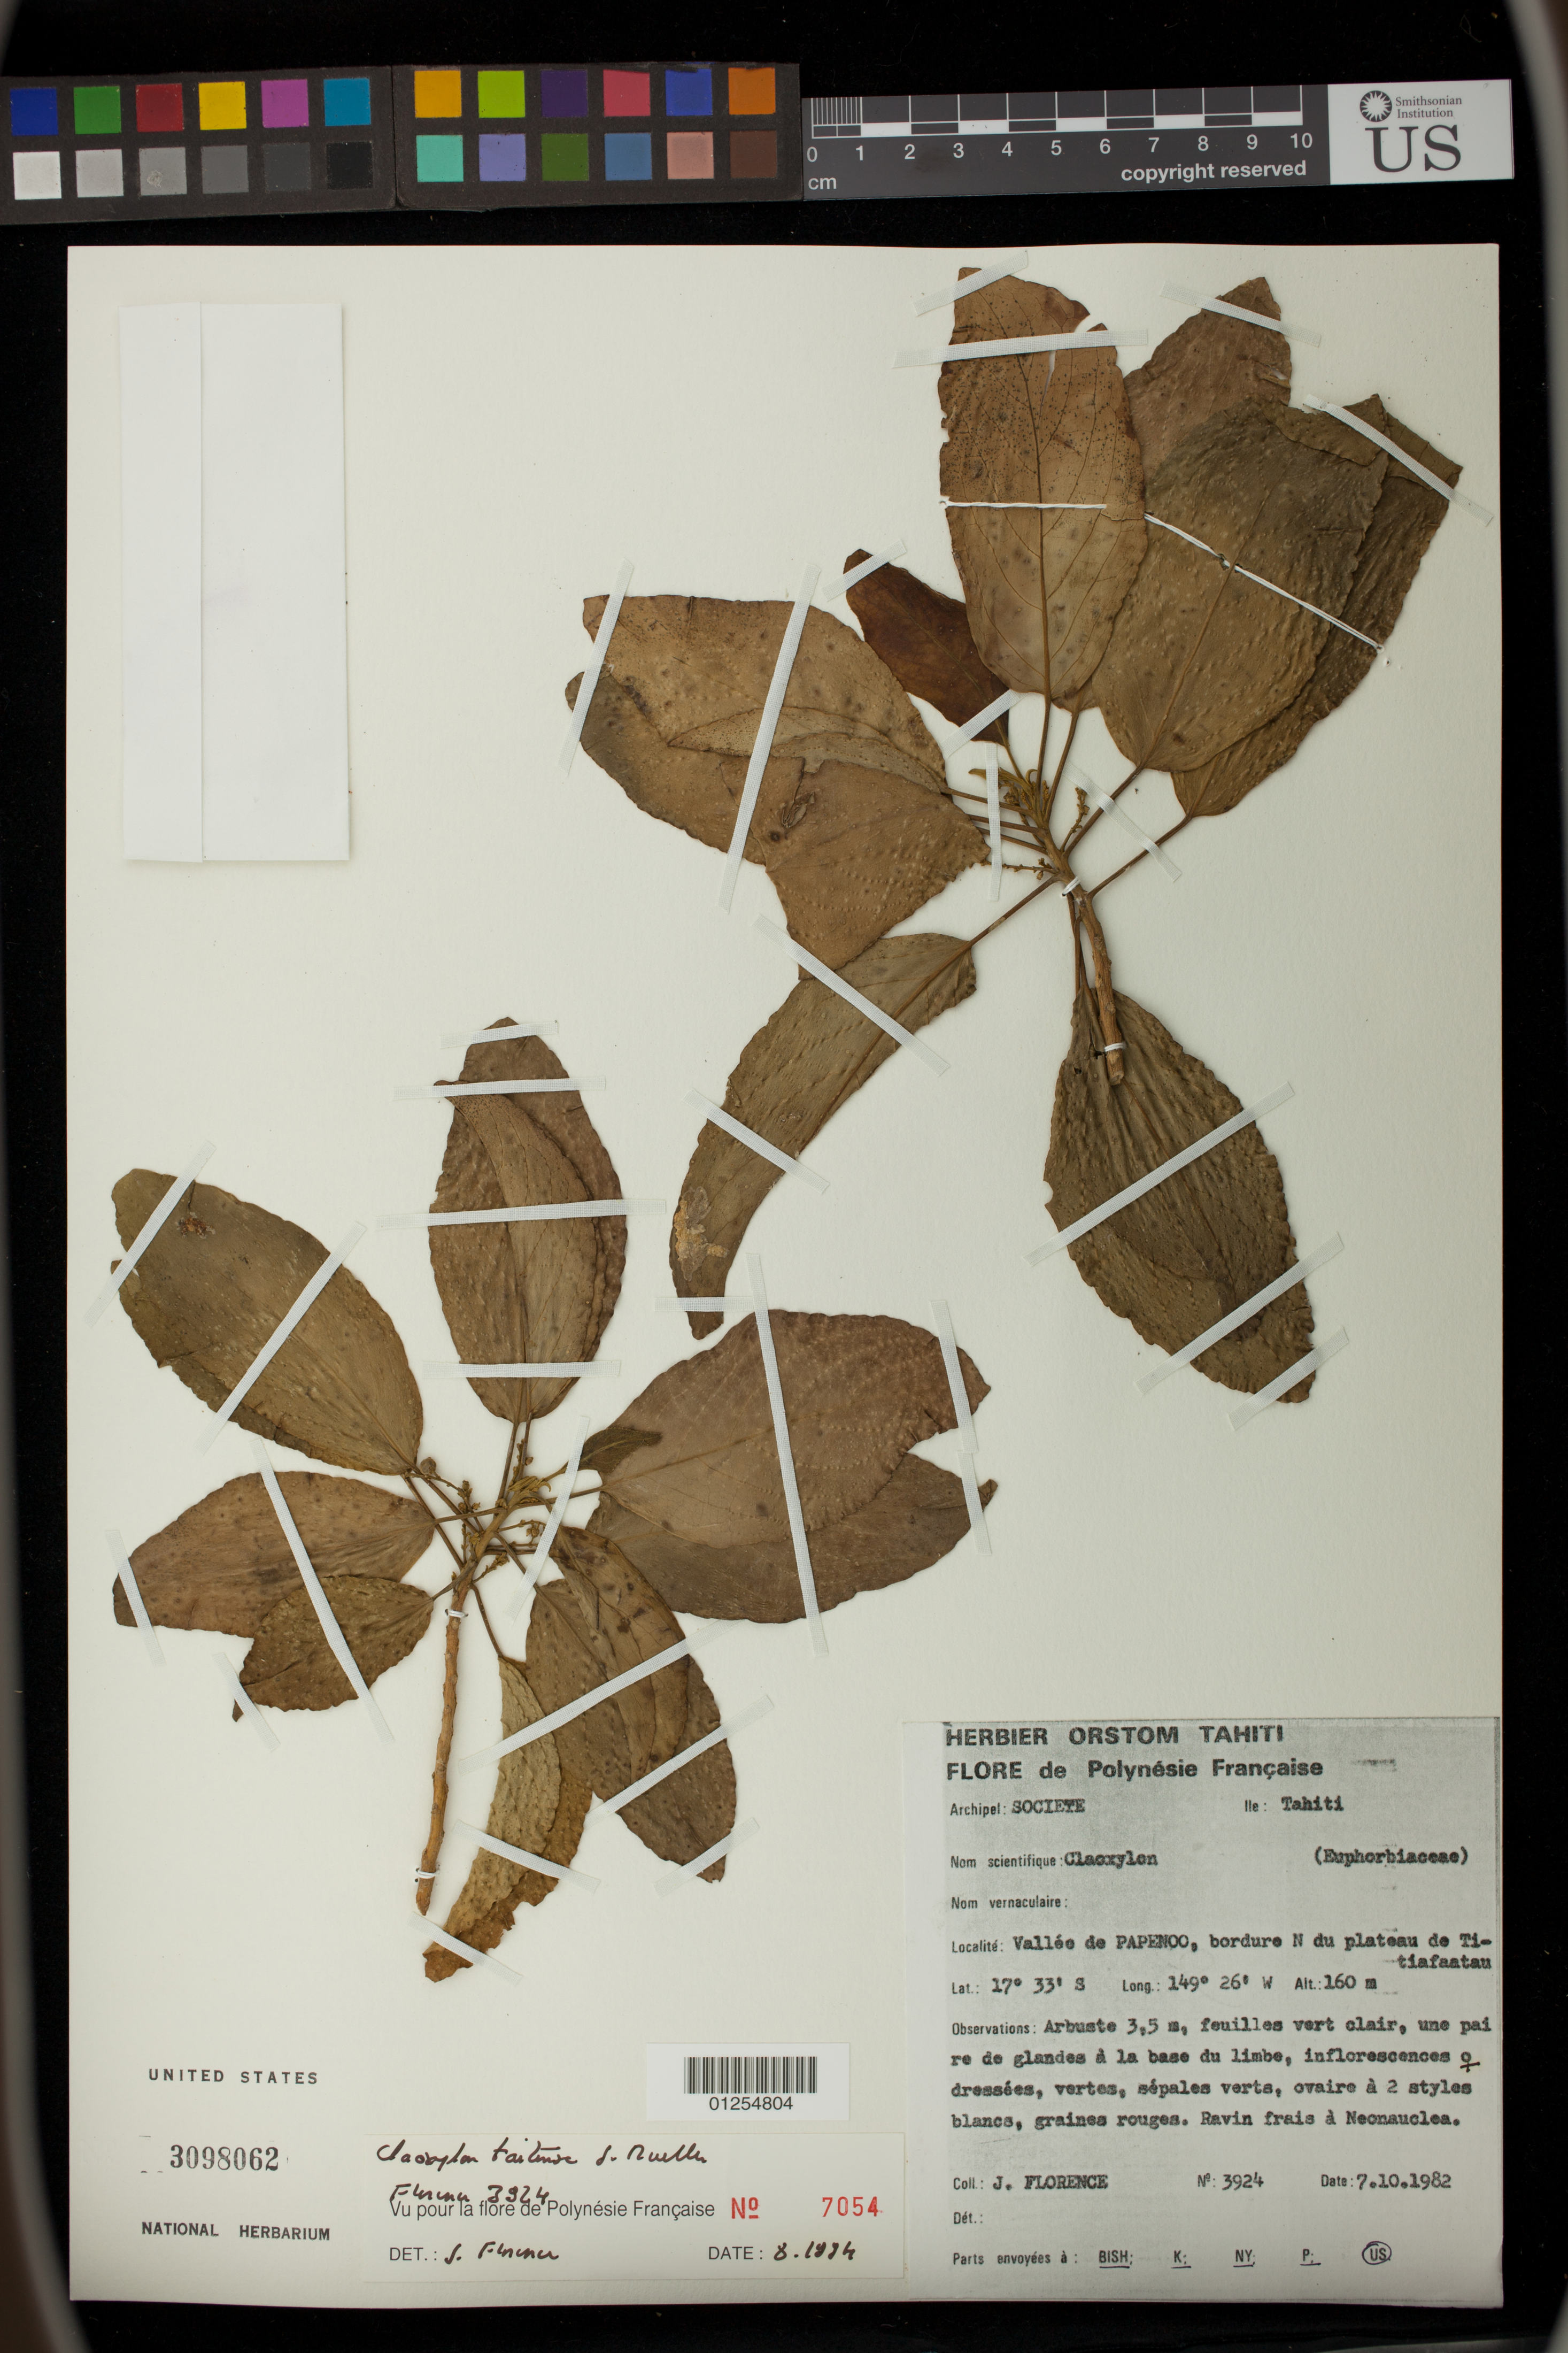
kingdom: Plantae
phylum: Tracheophyta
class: Magnoliopsida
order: Malpighiales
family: Euphorbiaceae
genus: Claoxylon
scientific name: Claoxylon taitense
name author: Müll. Arg.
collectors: J. Florence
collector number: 3924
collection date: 1982-10-07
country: French Polynesia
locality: Societe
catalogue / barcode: US 3098062